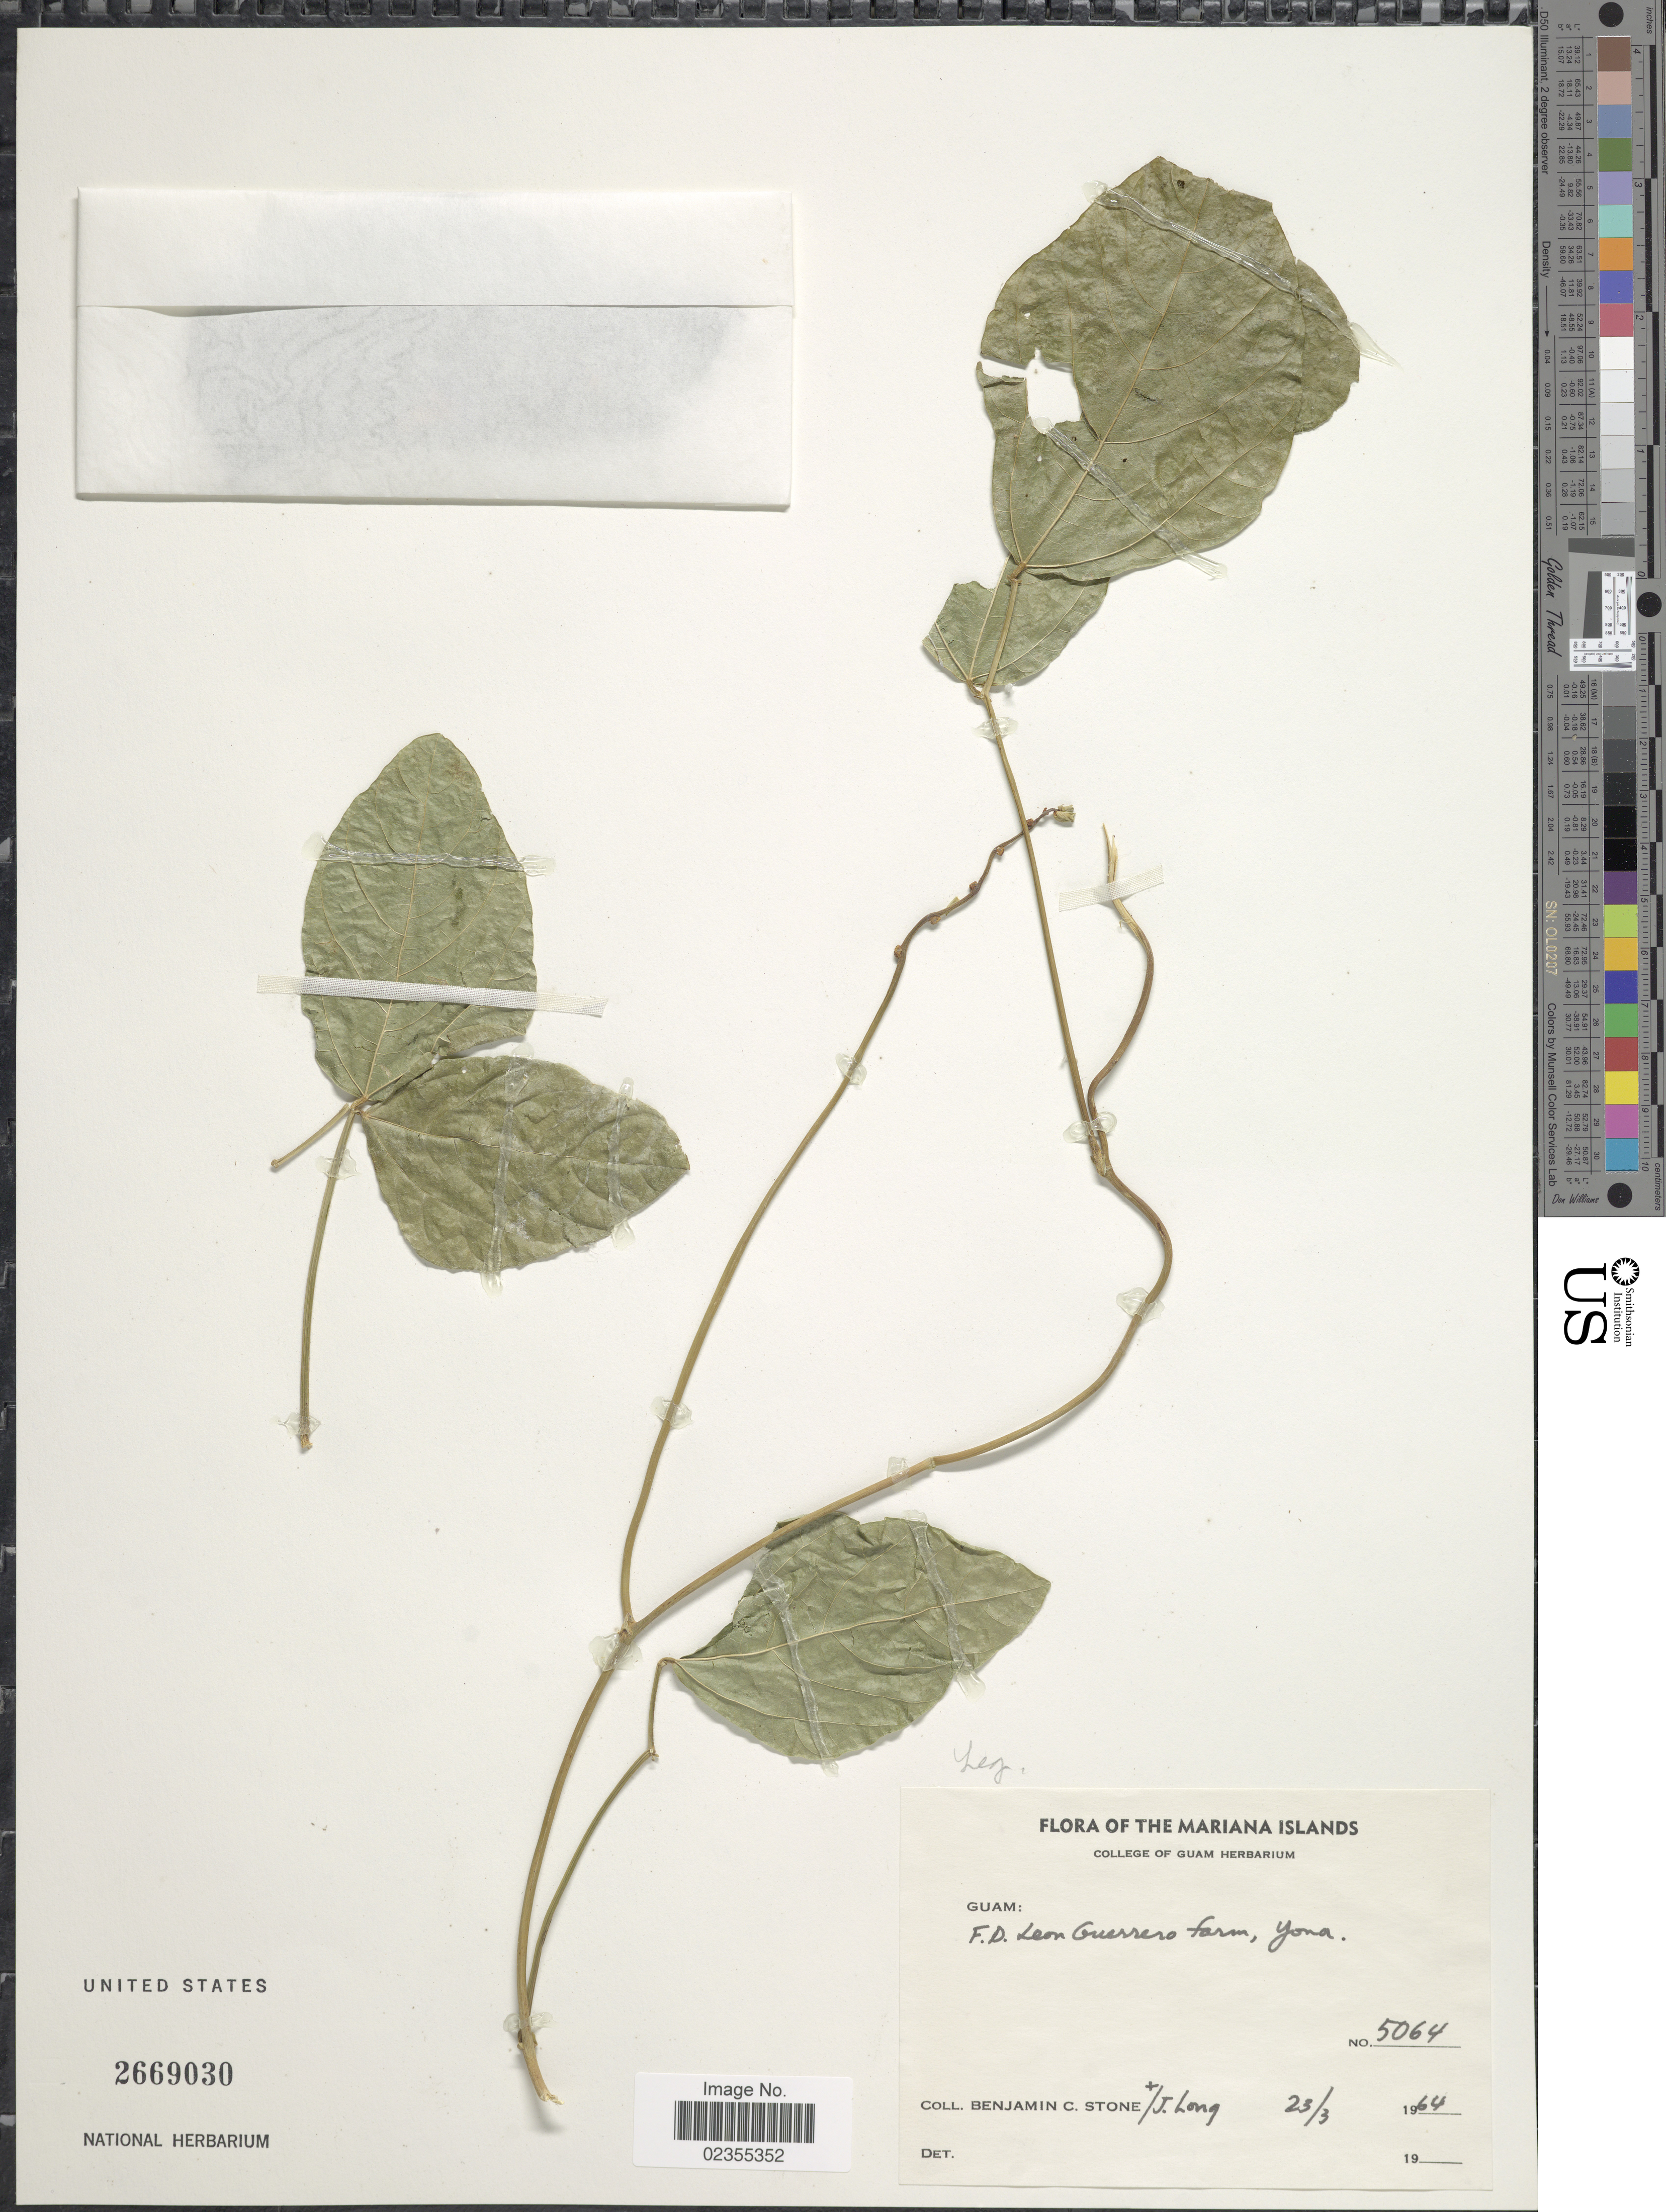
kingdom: Plantae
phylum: Tracheophyta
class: Magnoliopsida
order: Fabales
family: Fabaceae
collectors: B. C. Stone & J. Long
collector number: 5064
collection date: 1964-03-23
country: Guam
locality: The Mariana Islands, F.D. Leon Huerrero farm, Yona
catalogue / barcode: US 2669030